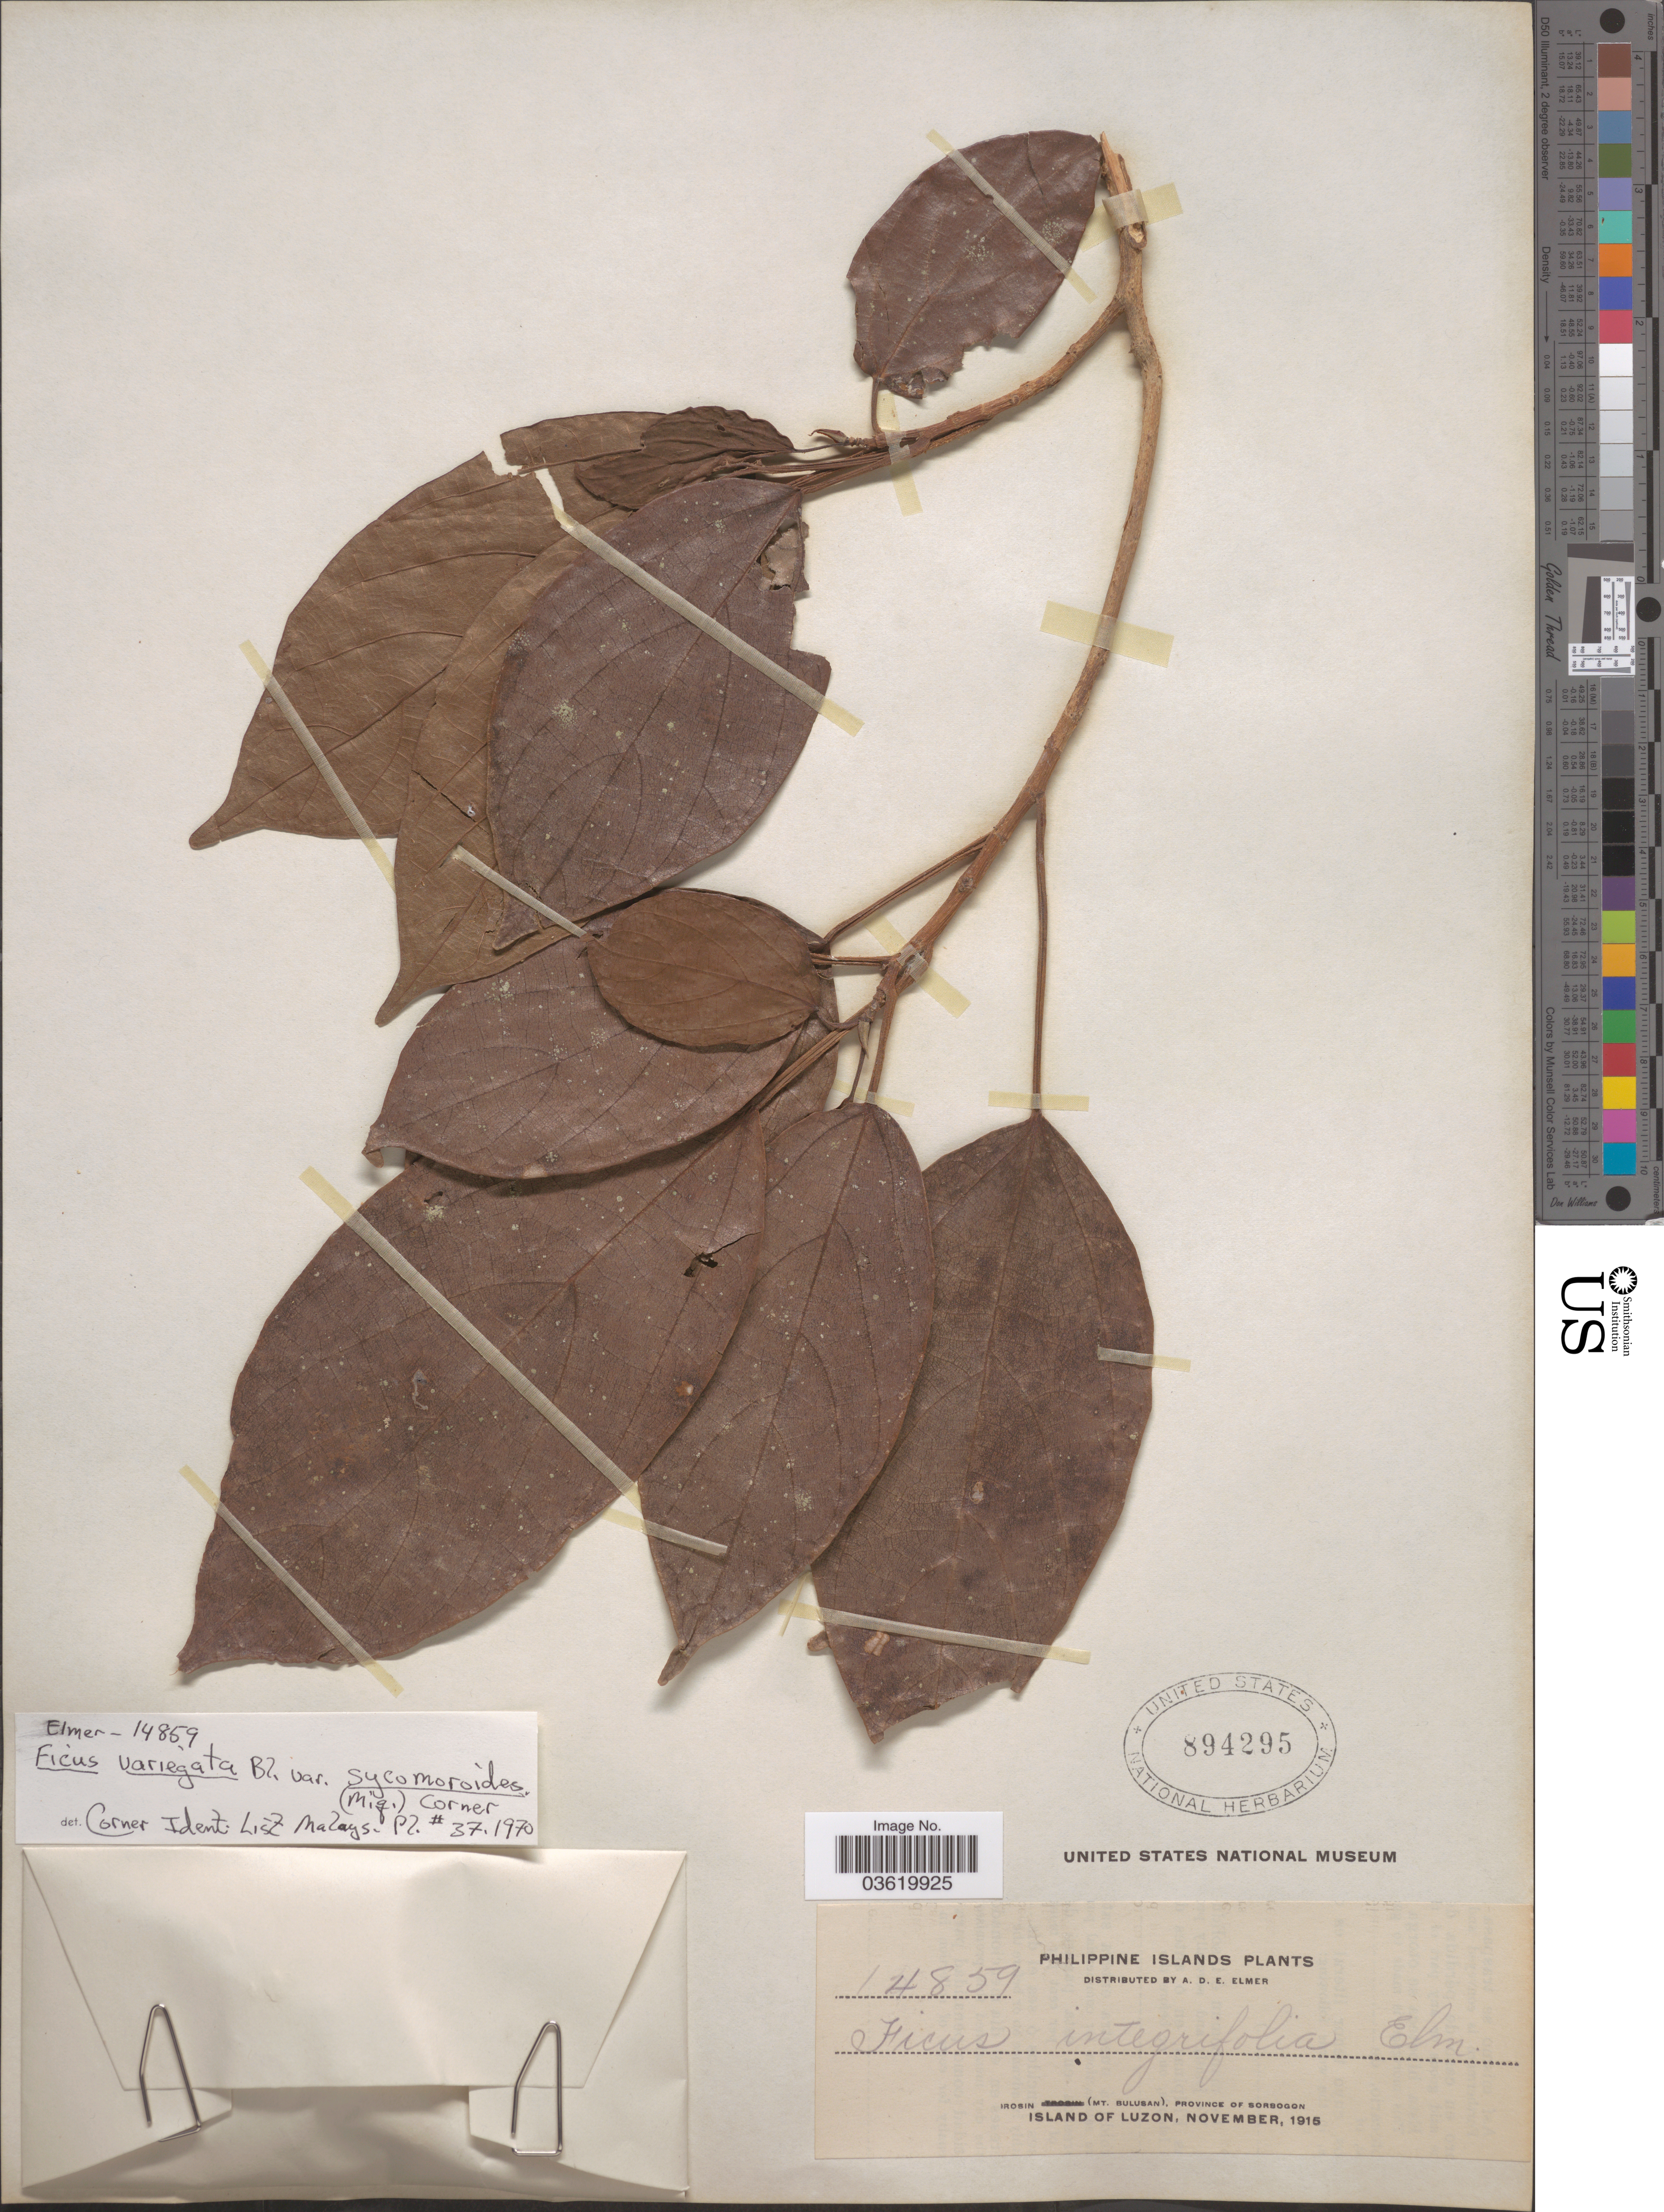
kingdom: Plantae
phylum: Tracheophyta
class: Magnoliopsida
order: Rosales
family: Moraceae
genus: Ficus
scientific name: Ficus variegata var. sycomoroides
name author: (Miq.) Corner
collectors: A. D. E. Elmer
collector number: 14859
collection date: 1915-11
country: Philippines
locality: Philippine Islands. Irosin (Mt. Bulusan), Province of Sorsogon. Island of Luzon.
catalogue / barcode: US 894295